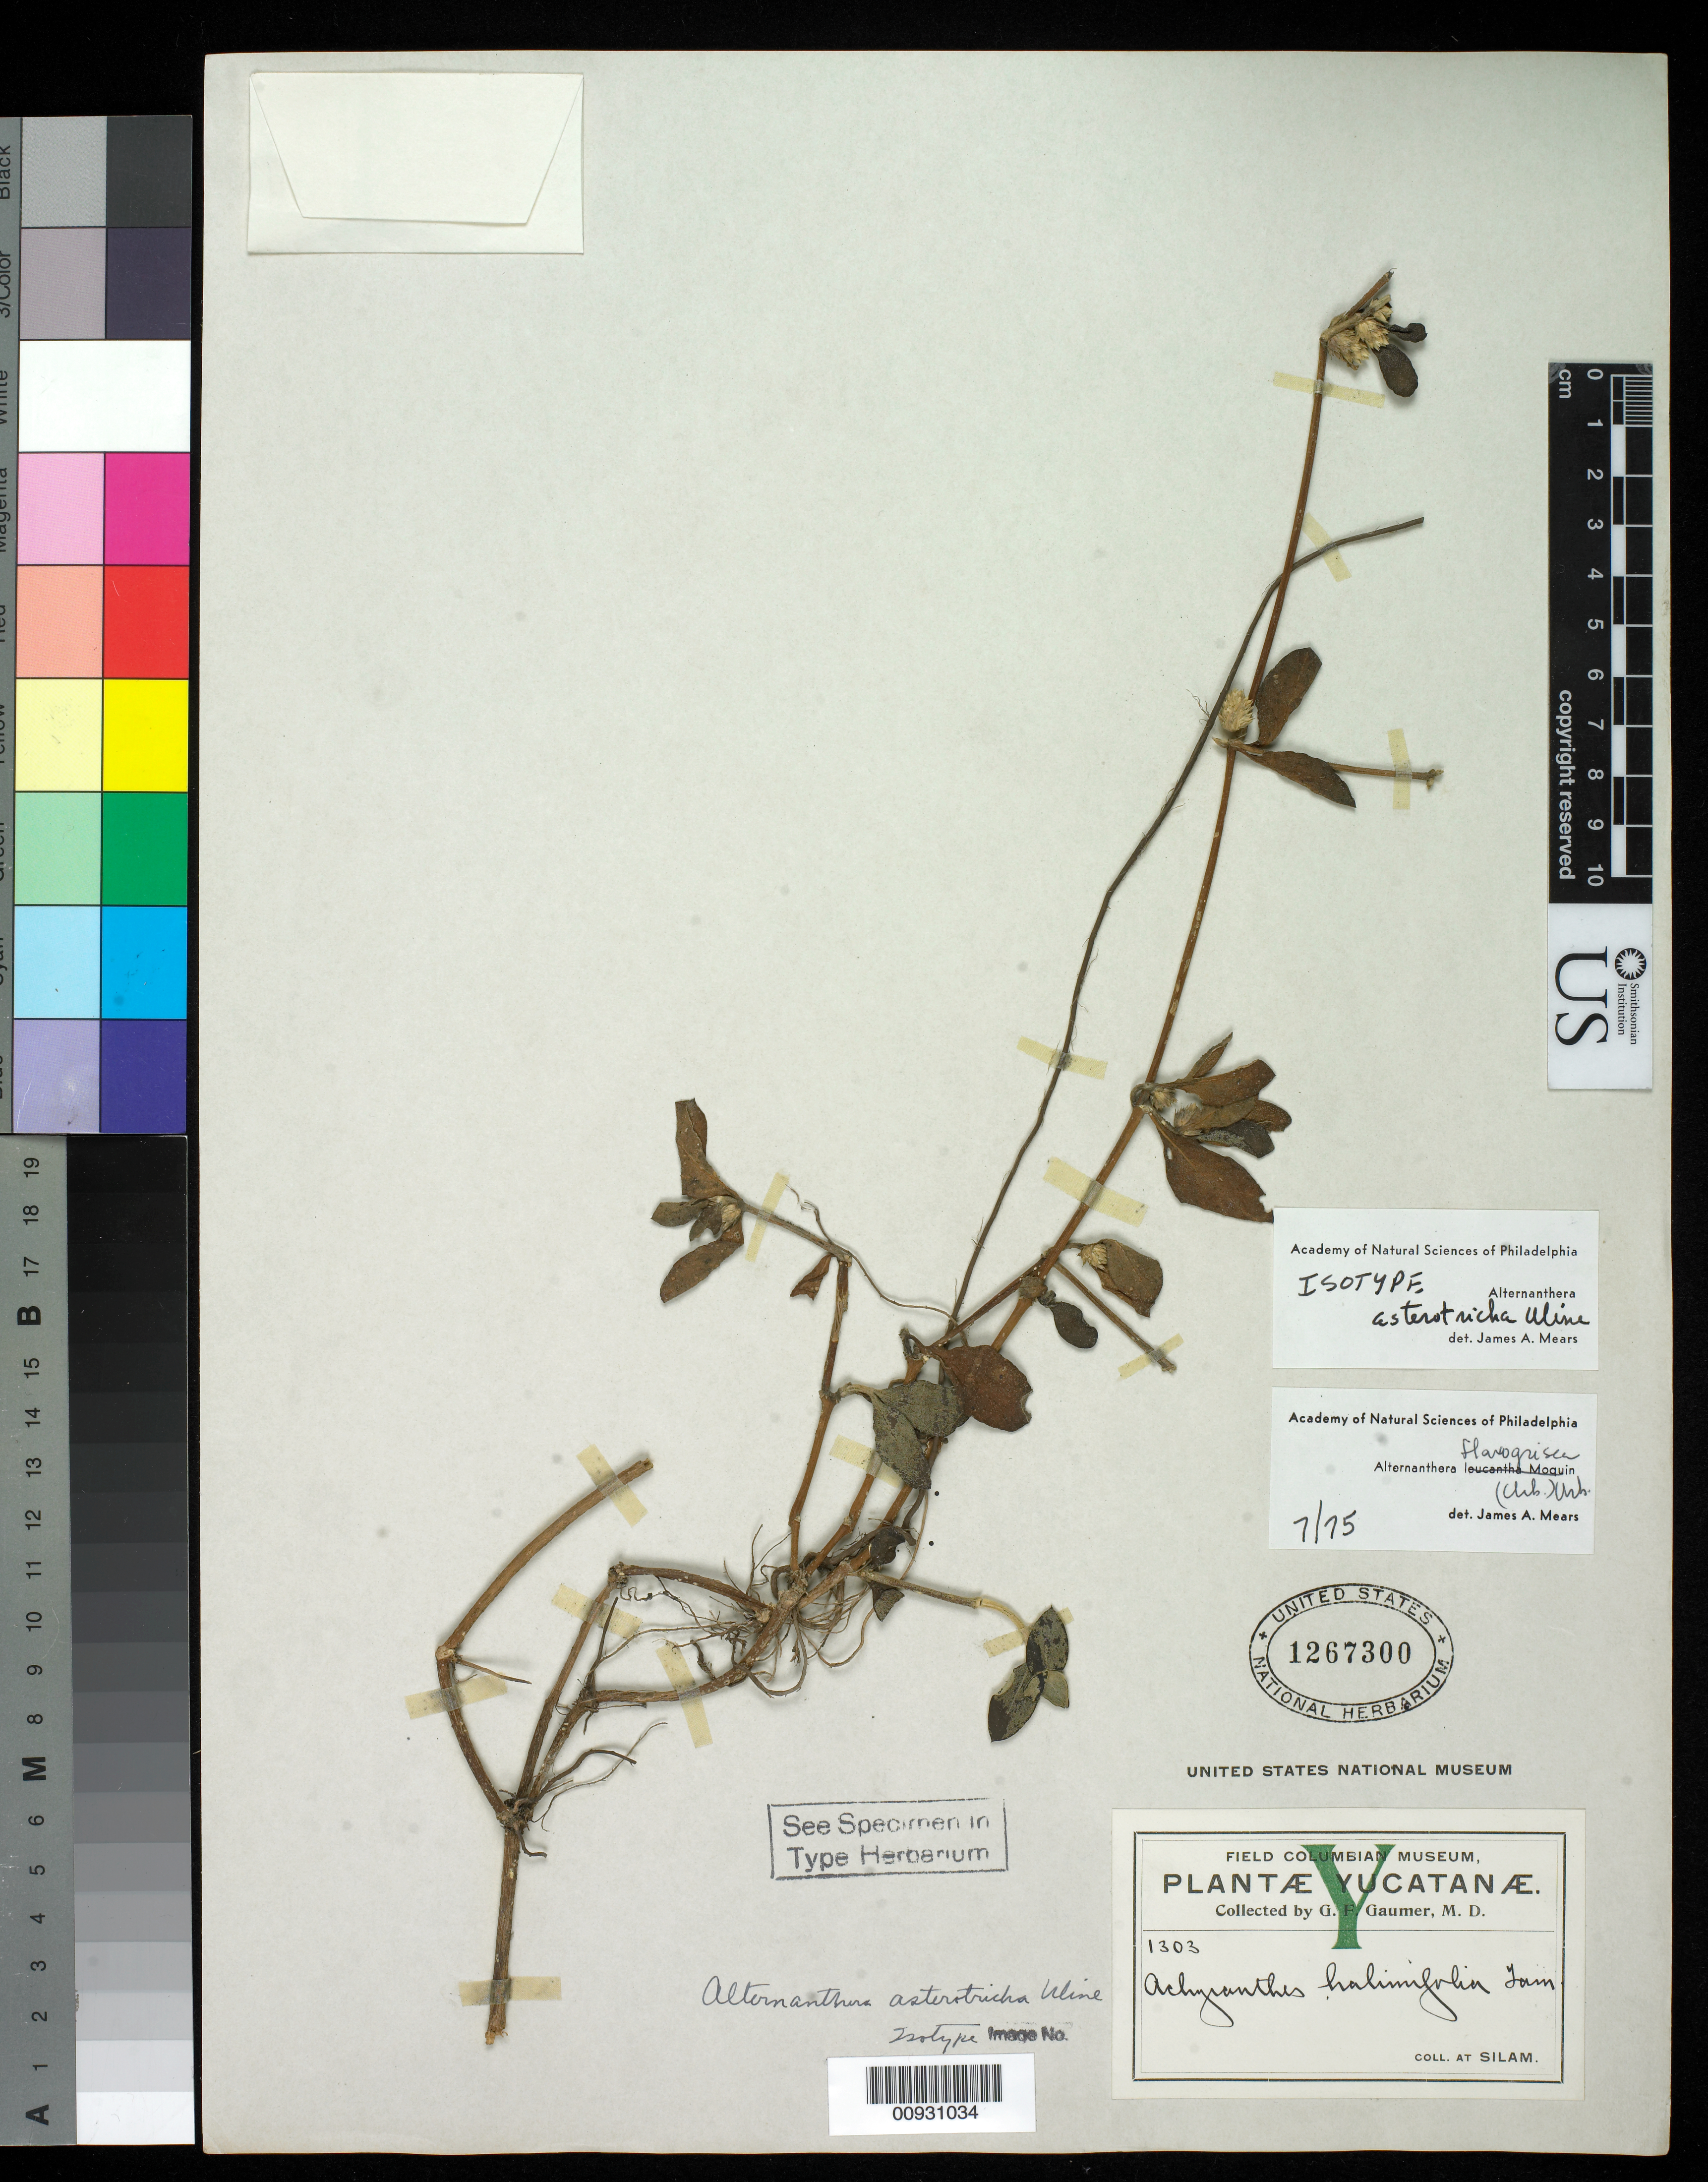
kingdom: Plantae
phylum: Tracheophyta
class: Magnoliopsida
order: Caryophyllales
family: Amaranthaceae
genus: Alternanthera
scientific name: Alternanthera asterotricha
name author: Uline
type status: Isotype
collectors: G. F. Gaumer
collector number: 1303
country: Mexico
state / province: Yucatán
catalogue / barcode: US 1267300